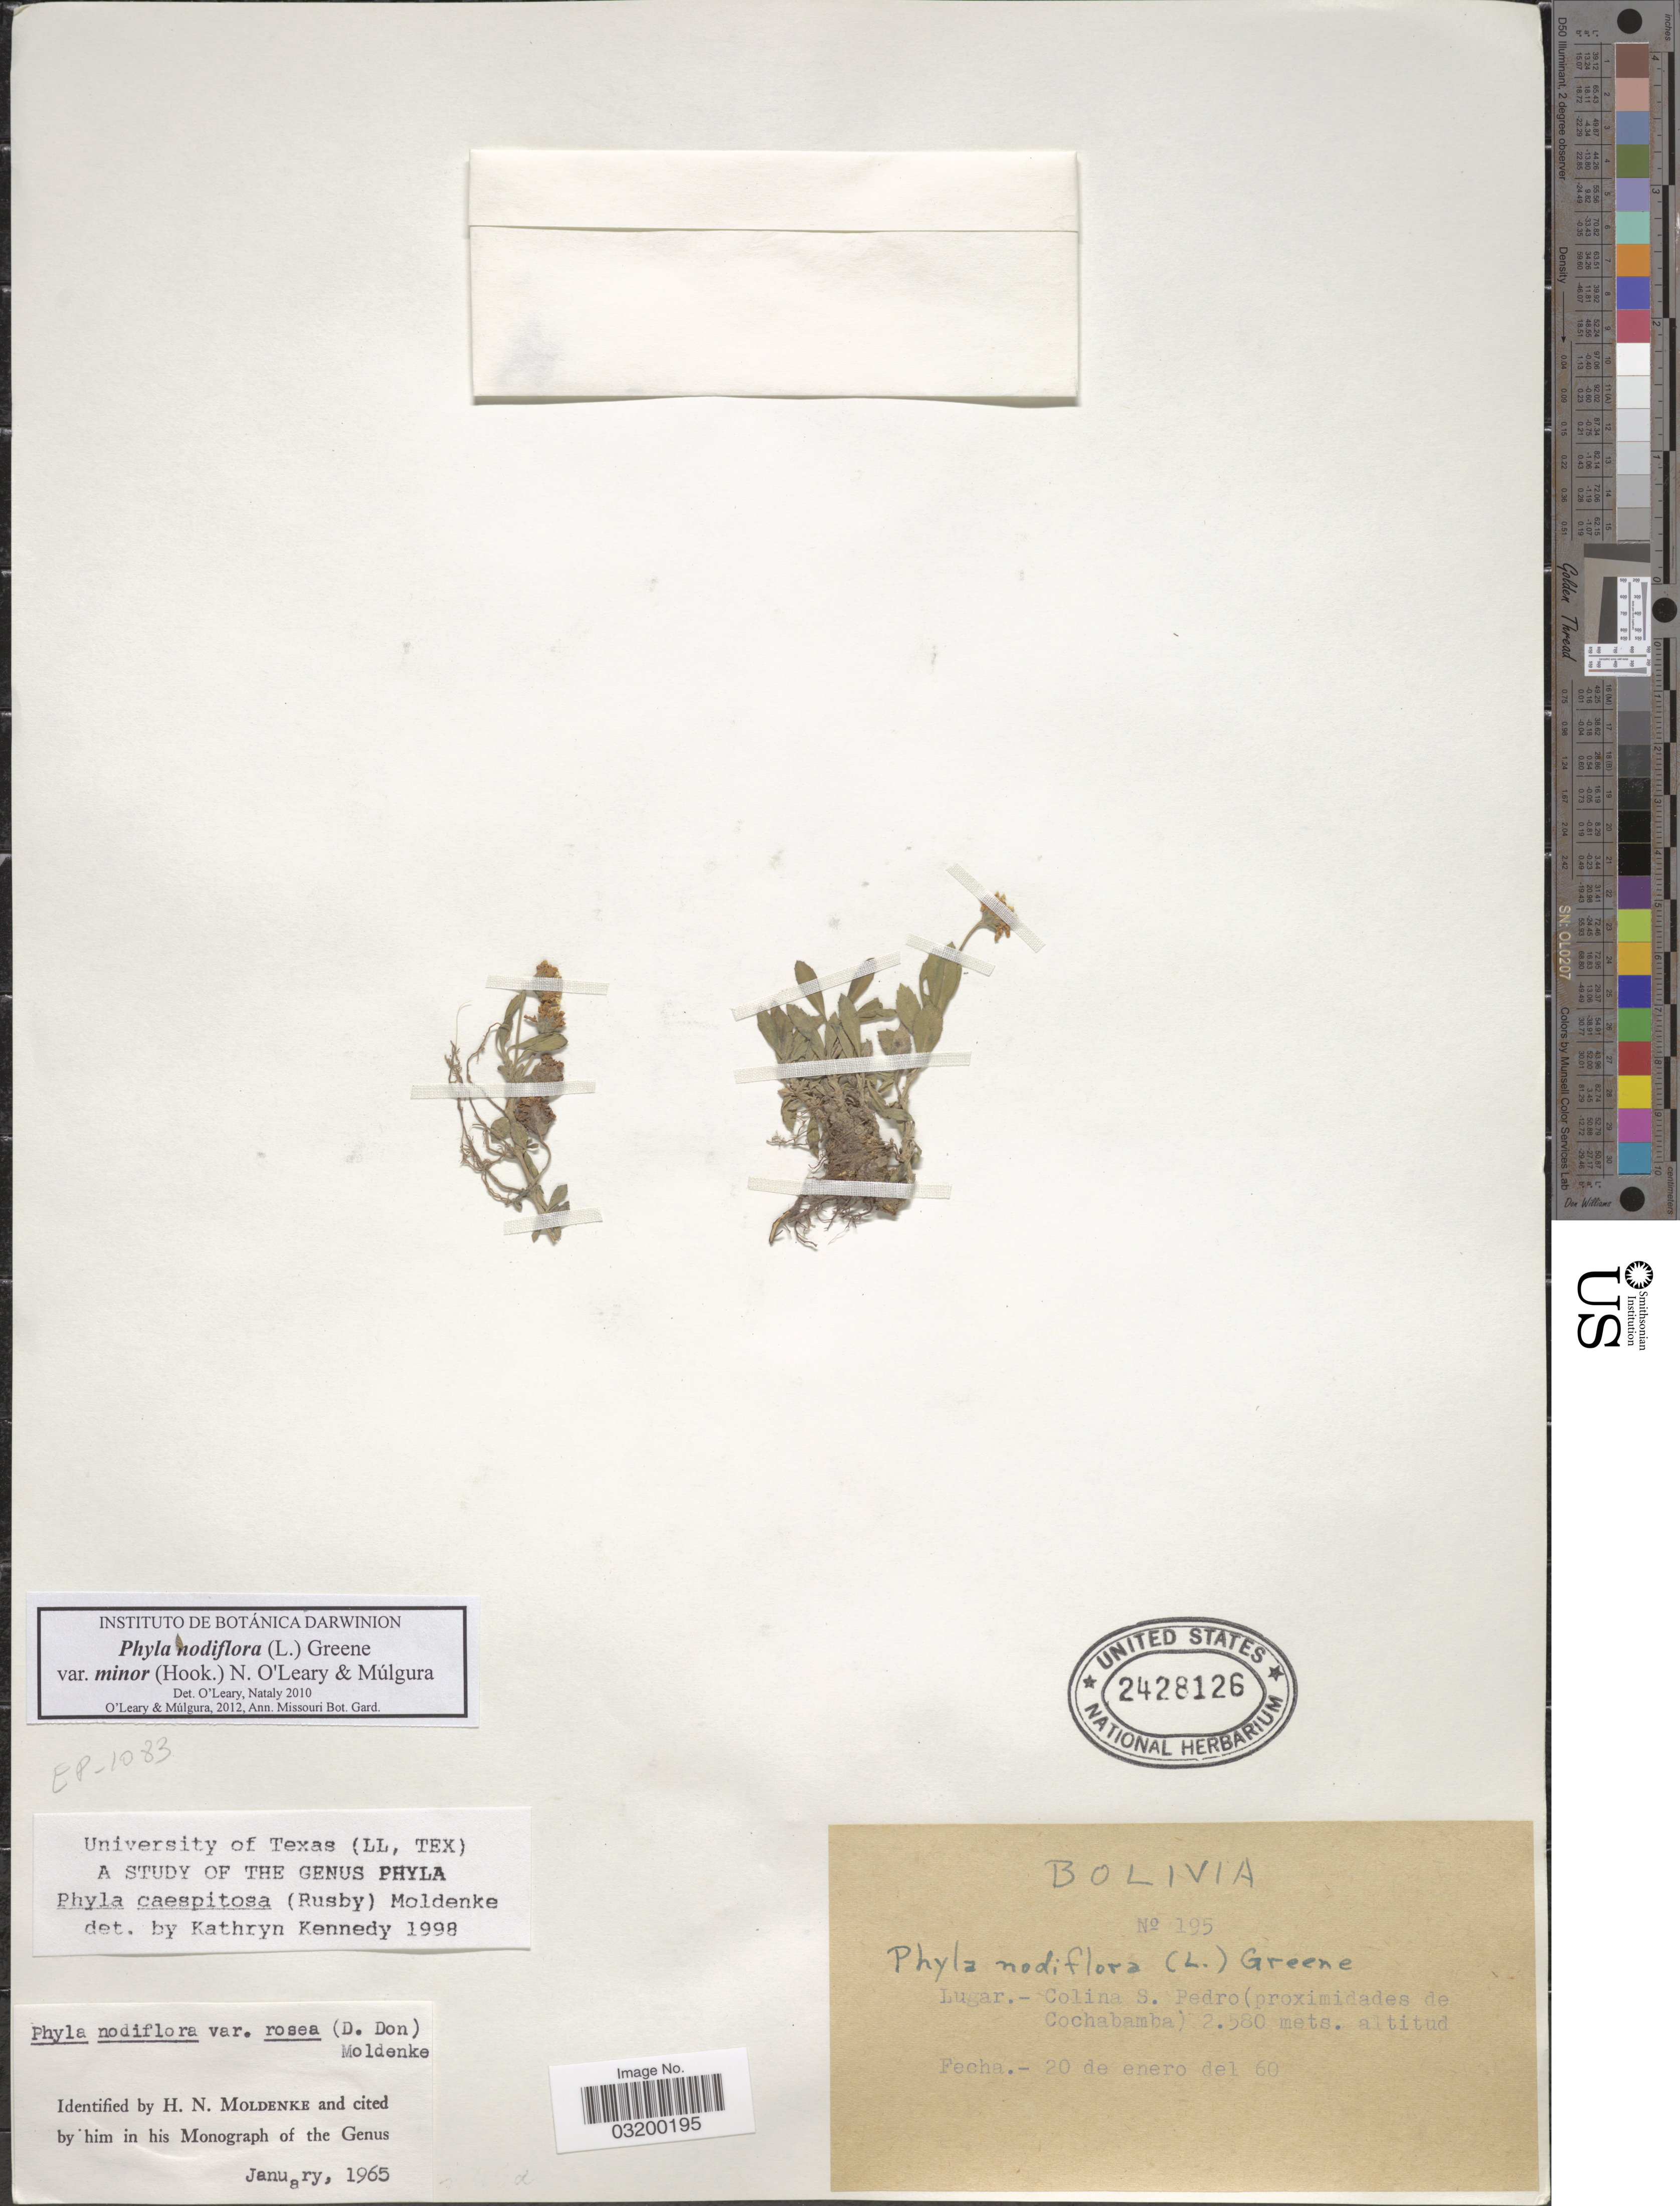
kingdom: Plantae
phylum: Tracheophyta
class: Magnoliopsida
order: Lamiales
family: Verbenaceae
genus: Phyla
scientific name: Phyla nodiflora var. minor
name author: (Hook.) N. O'Leary & Mulgura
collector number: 195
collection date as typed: Transcribed d/m/y: 20/1/60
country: Bolivia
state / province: Cochabamba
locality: Colina S. Pedro (proximidades de Cochabamba).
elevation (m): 2580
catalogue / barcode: US 2428126